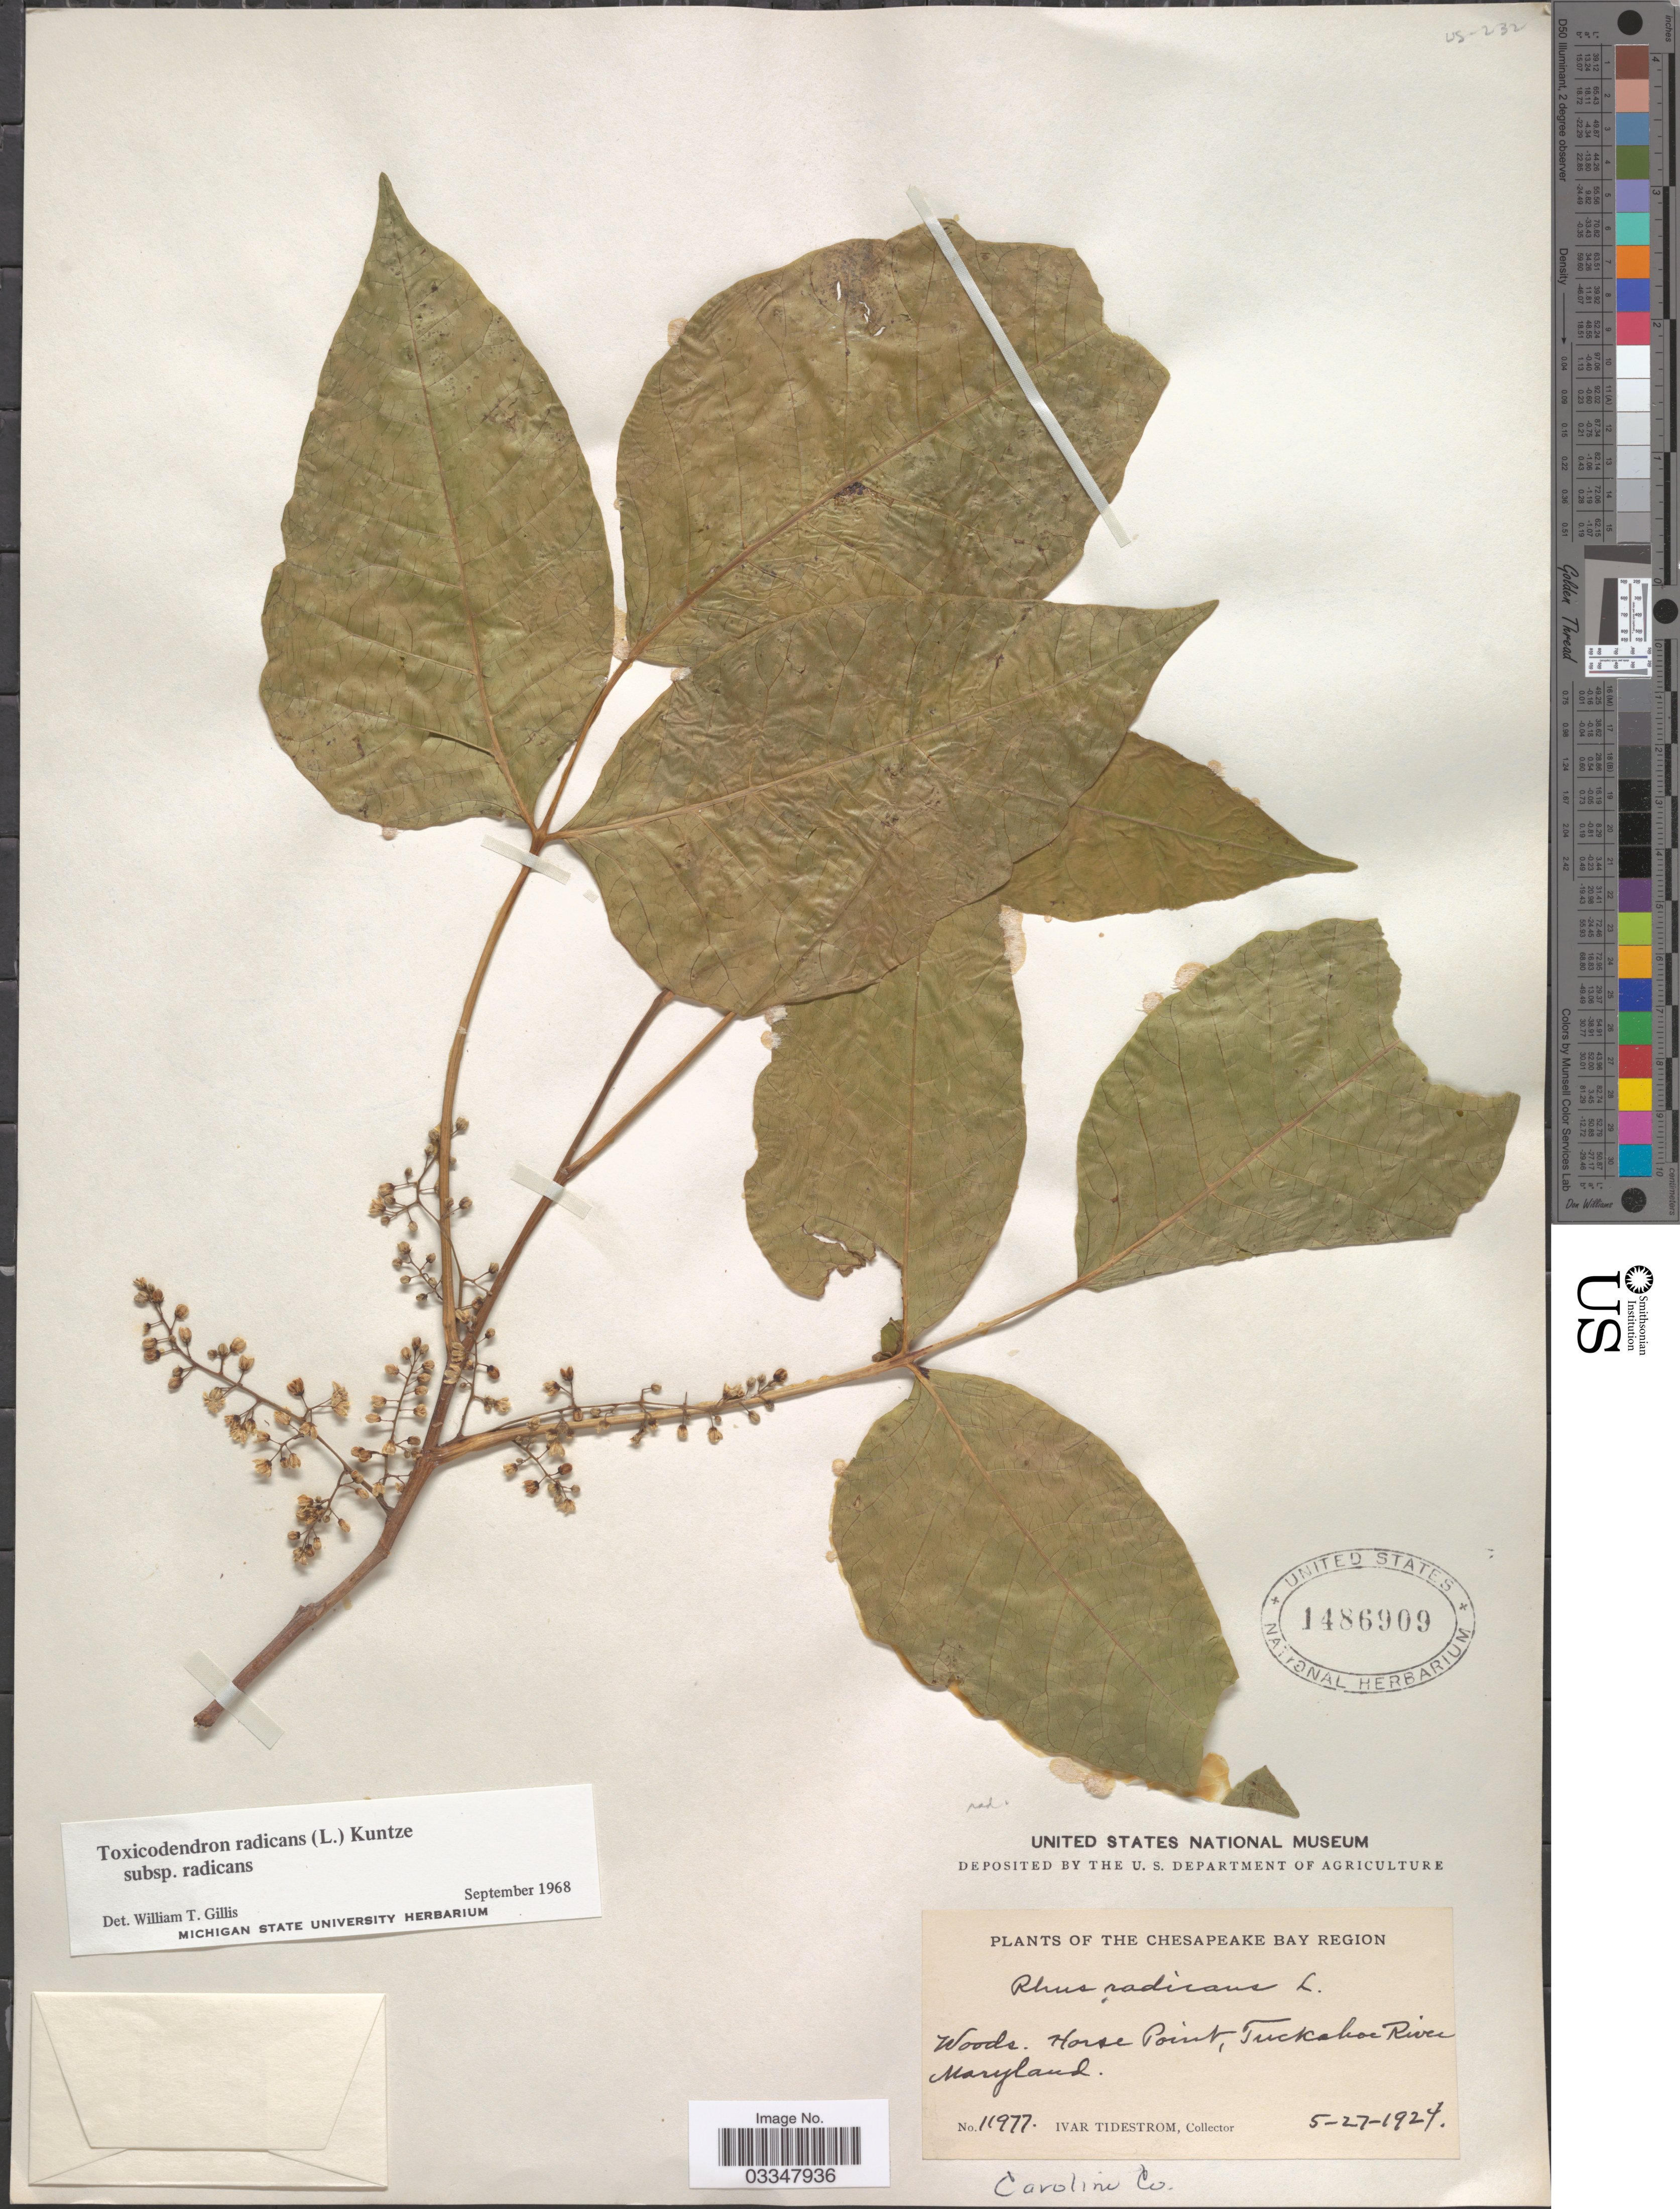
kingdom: Plantae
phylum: Tracheophyta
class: Magnoliopsida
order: Sapindales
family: Anacardiaceae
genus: Toxicodendron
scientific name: Toxicodendron radicans subsp. radicans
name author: (L.) Kuntze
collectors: I. F. Tidestrom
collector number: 11977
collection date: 1924-05-27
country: United States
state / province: Maryland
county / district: Caroline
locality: The Chesapeake Bay Region. Horse Point, Tuckahoe River. Caroline Co.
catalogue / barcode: US 1486909